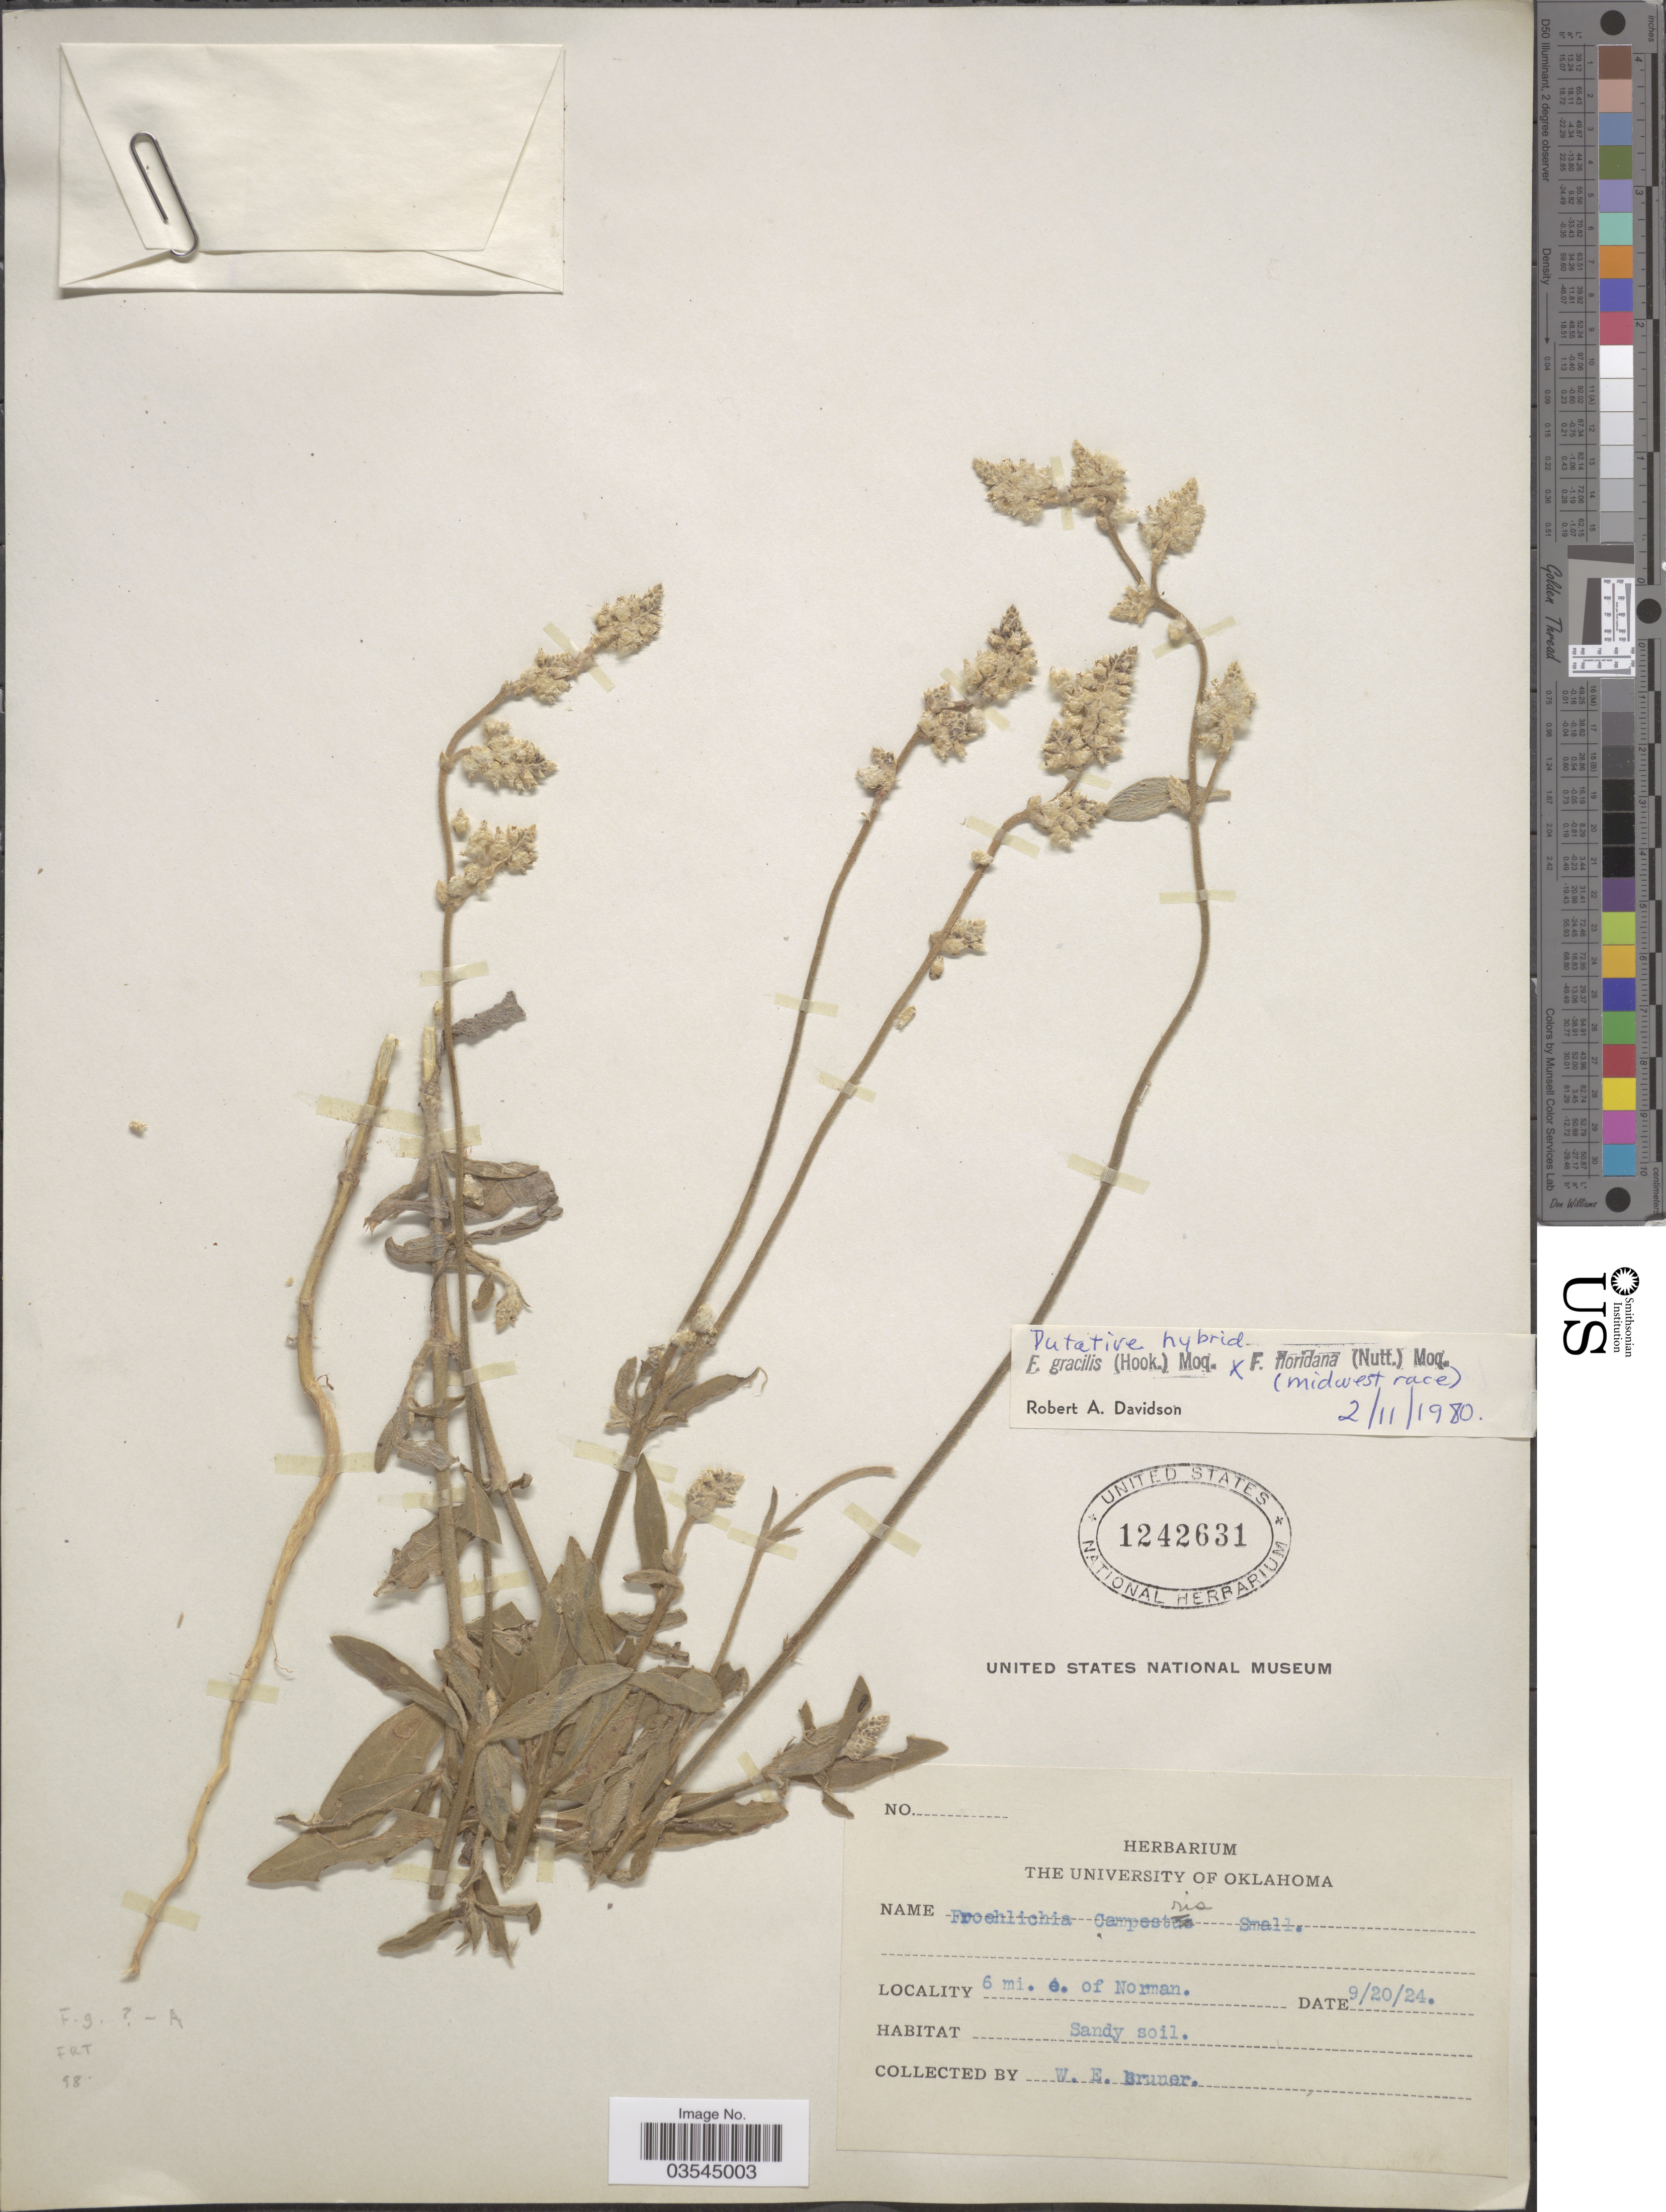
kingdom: Plantae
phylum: Tracheophyta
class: Magnoliopsida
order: Caryophyllales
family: Amaranthaceae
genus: Froelichia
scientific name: Froelichia gracilis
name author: (Hook.) Moq.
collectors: W. Bruner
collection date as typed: Transcribed d/m/y: 20/9/24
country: United States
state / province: Oklahoma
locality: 6 mi. e. of Norman.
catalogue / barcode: US 1242631